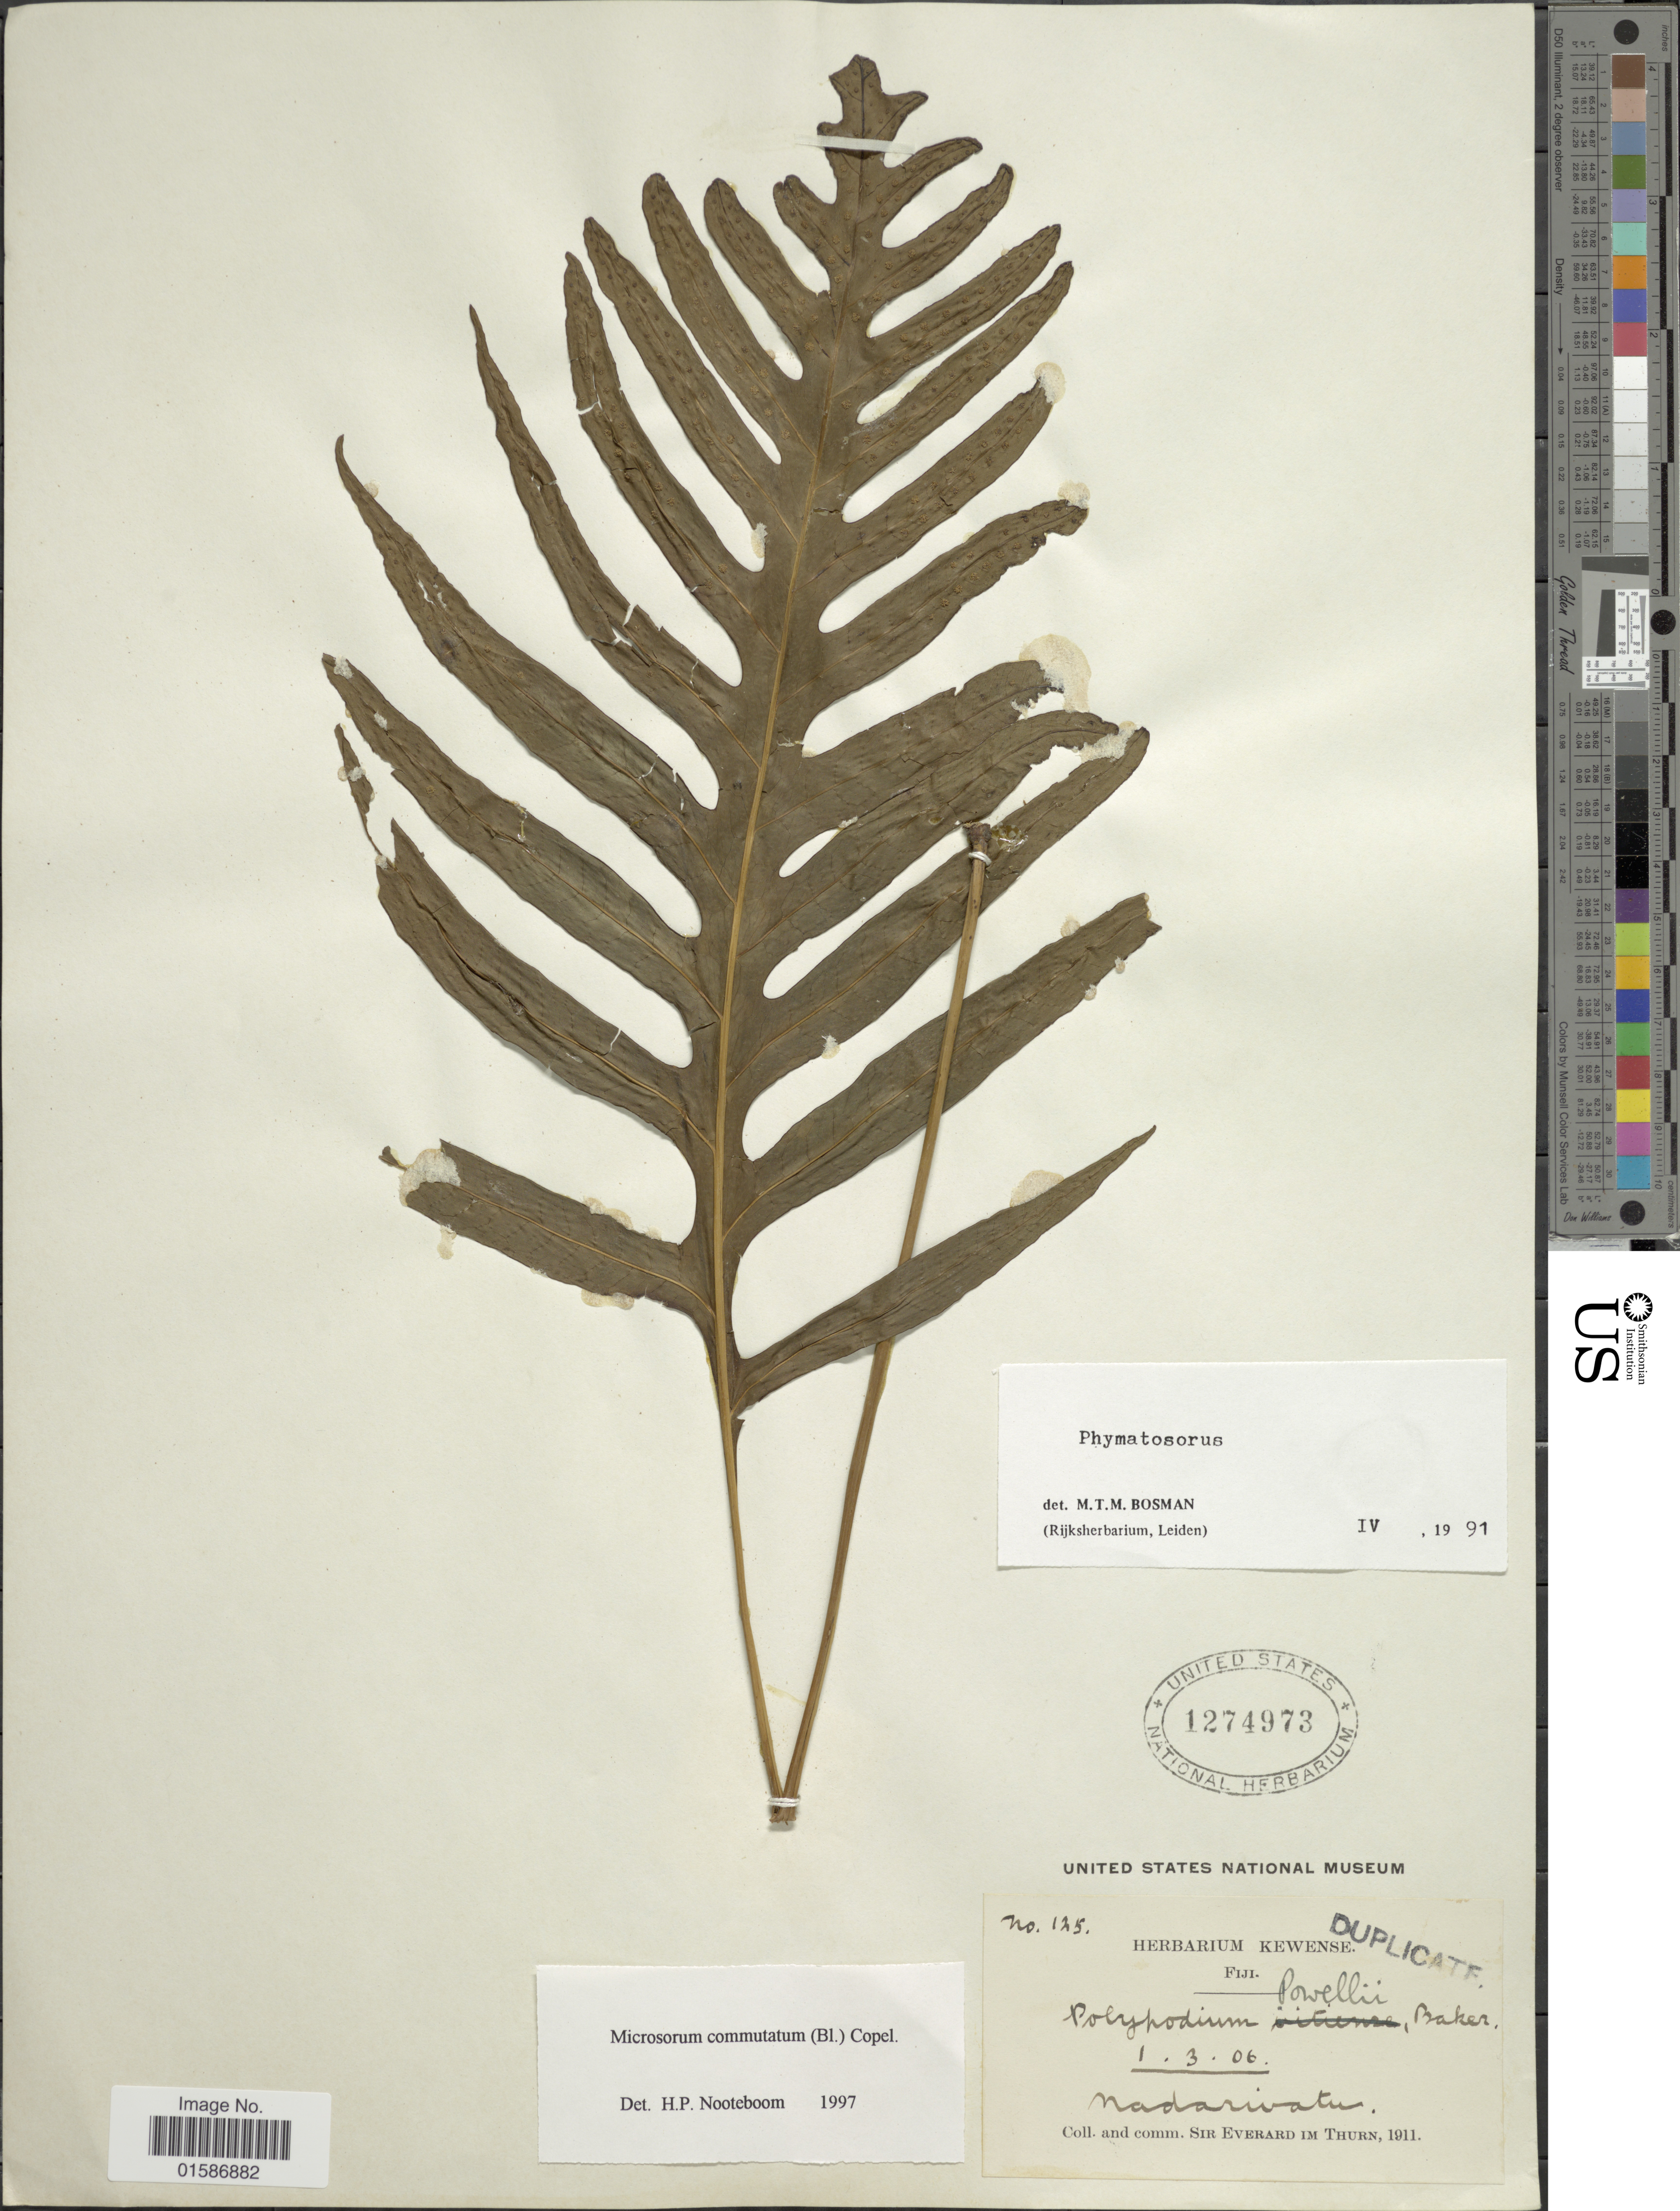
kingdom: Plantae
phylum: Tracheophyta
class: Polypodiopsida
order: Polypodiales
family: Polypodiaceae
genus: Microsorum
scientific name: Microsorum commutatum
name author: (Blume) Copel.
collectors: E. F. im Thurn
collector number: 125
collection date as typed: Transcribed d/m/y: 1/3/6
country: Fiji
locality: Nadarivatu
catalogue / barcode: US 1274973